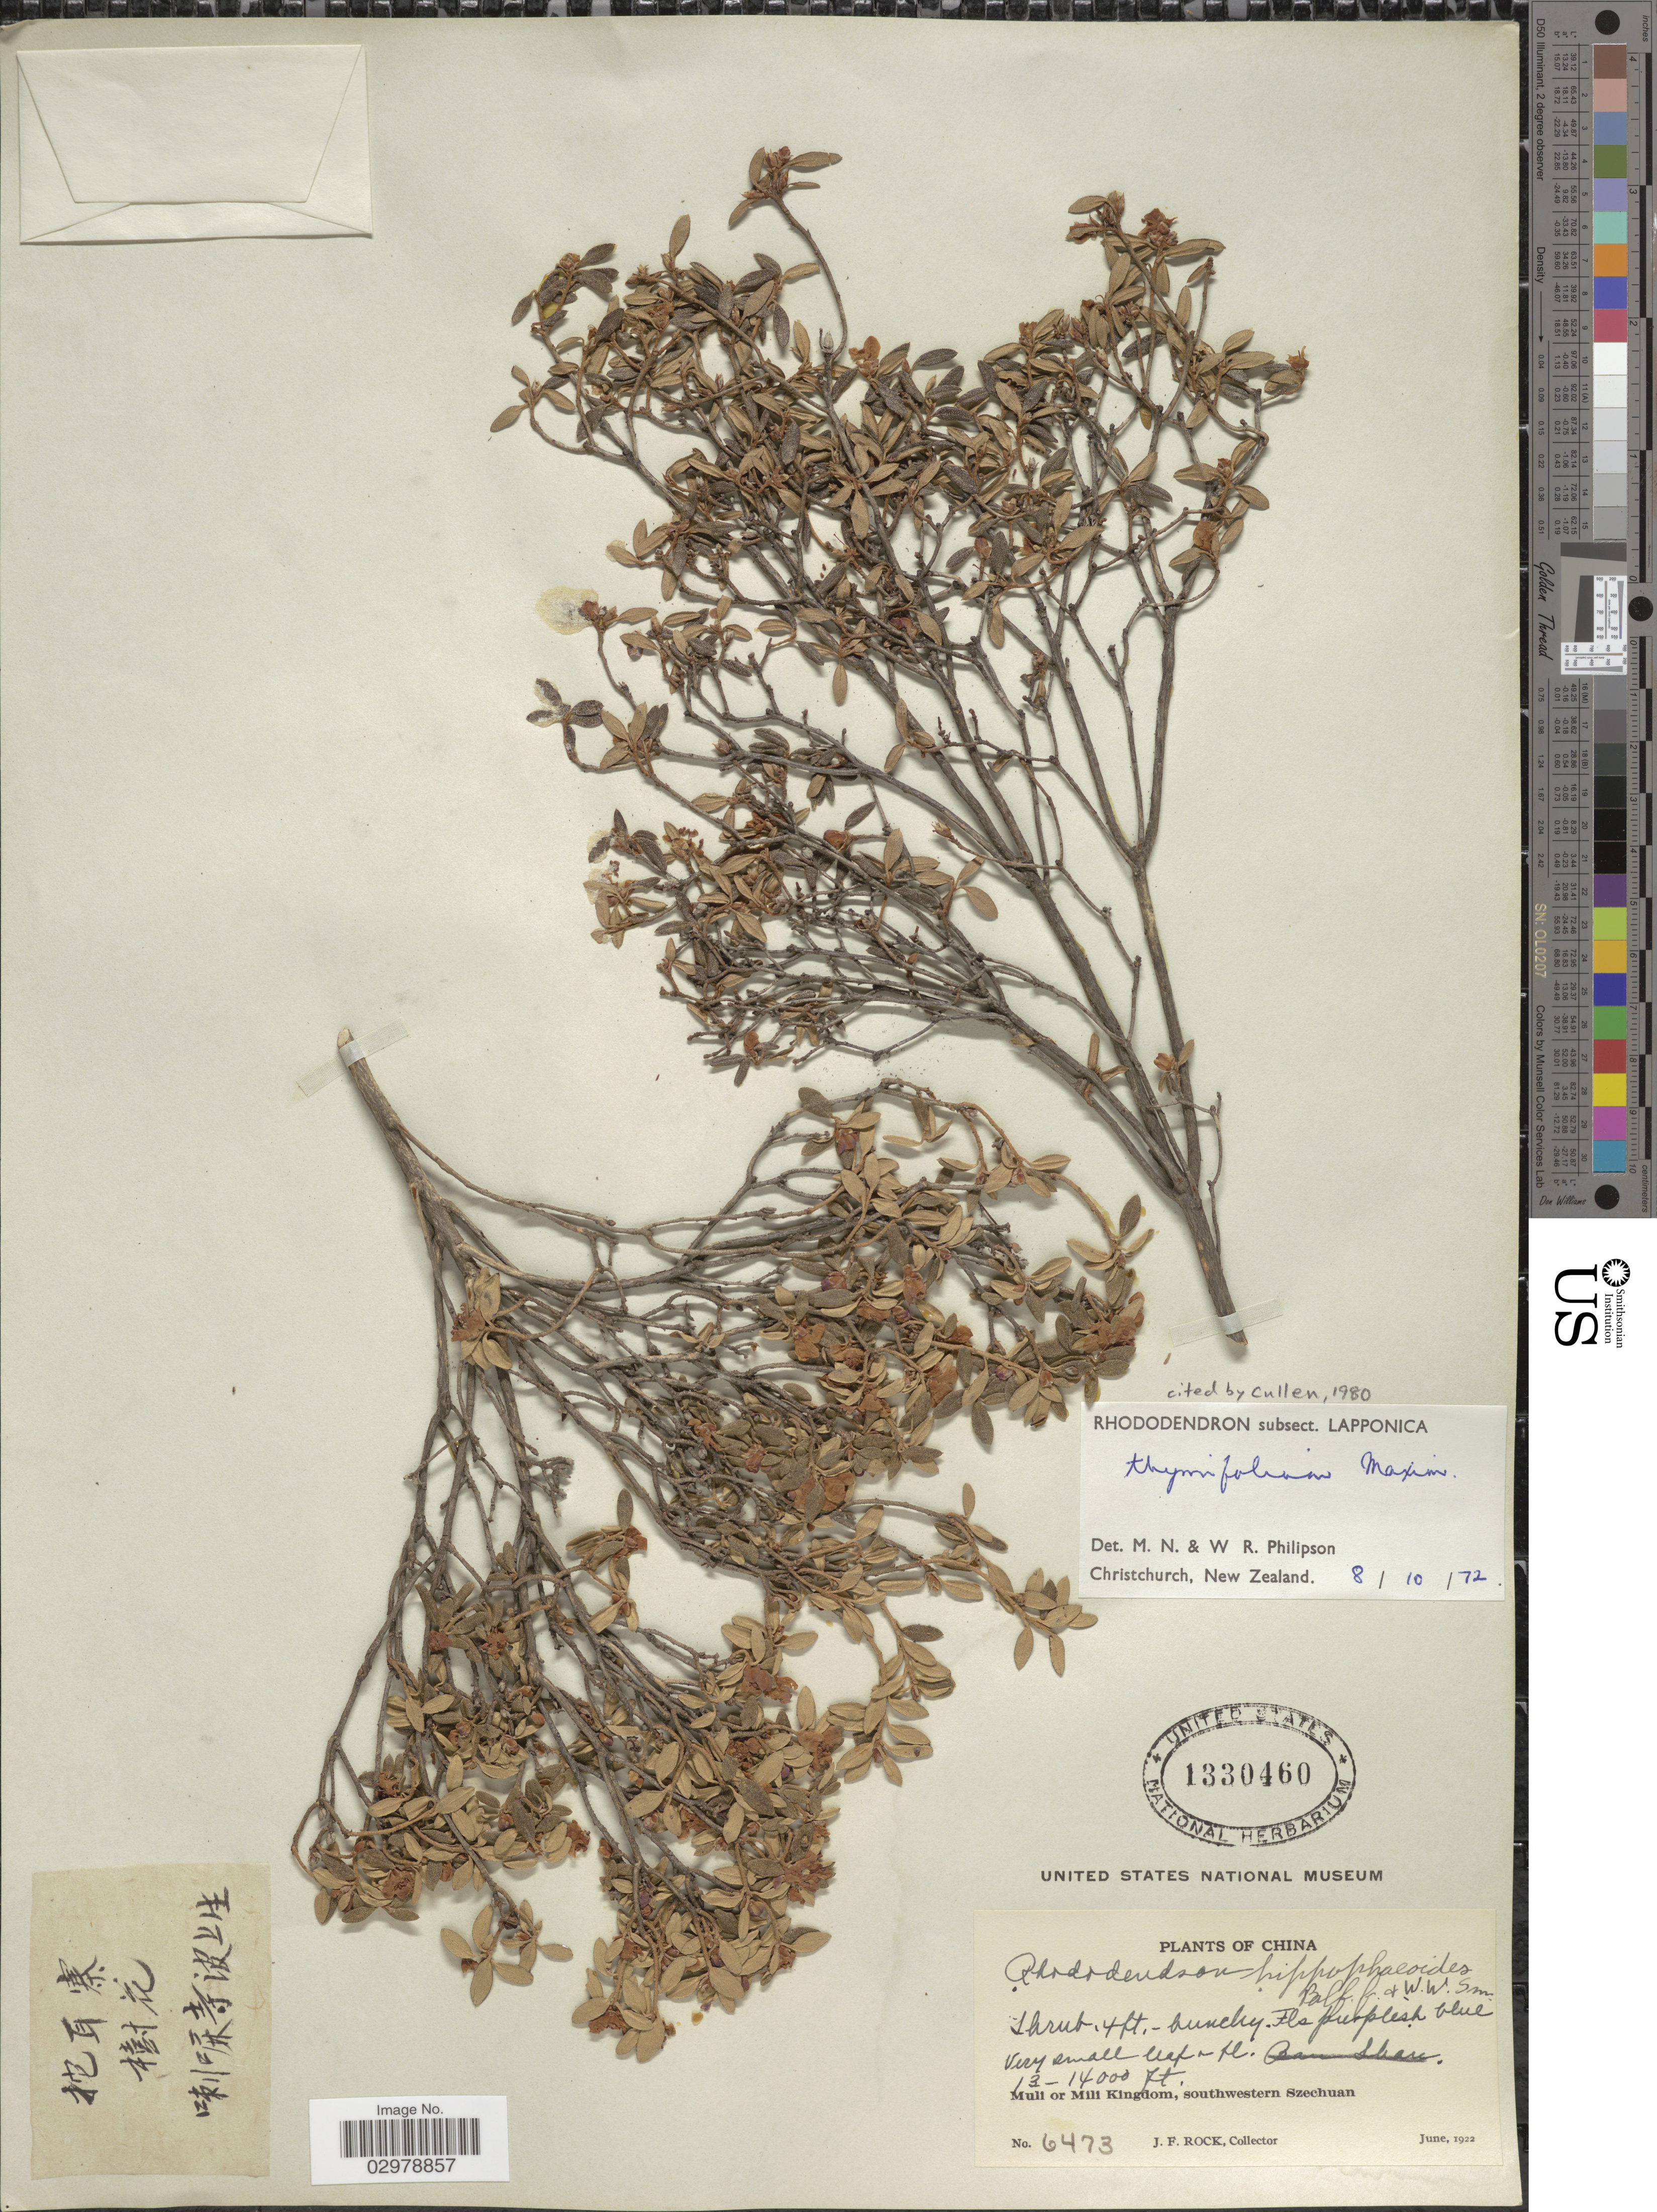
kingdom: Plantae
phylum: Tracheophyta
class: Magnoliopsida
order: Ericales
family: Ericaceae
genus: Rhododendron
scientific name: Rhododendron thymifolium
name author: Maxim.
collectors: J. Rock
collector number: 6473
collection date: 1922-06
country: China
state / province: Sichuan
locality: Muli or Mili Kingdom, southwestern Szechuan.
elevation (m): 3962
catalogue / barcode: US 1330460